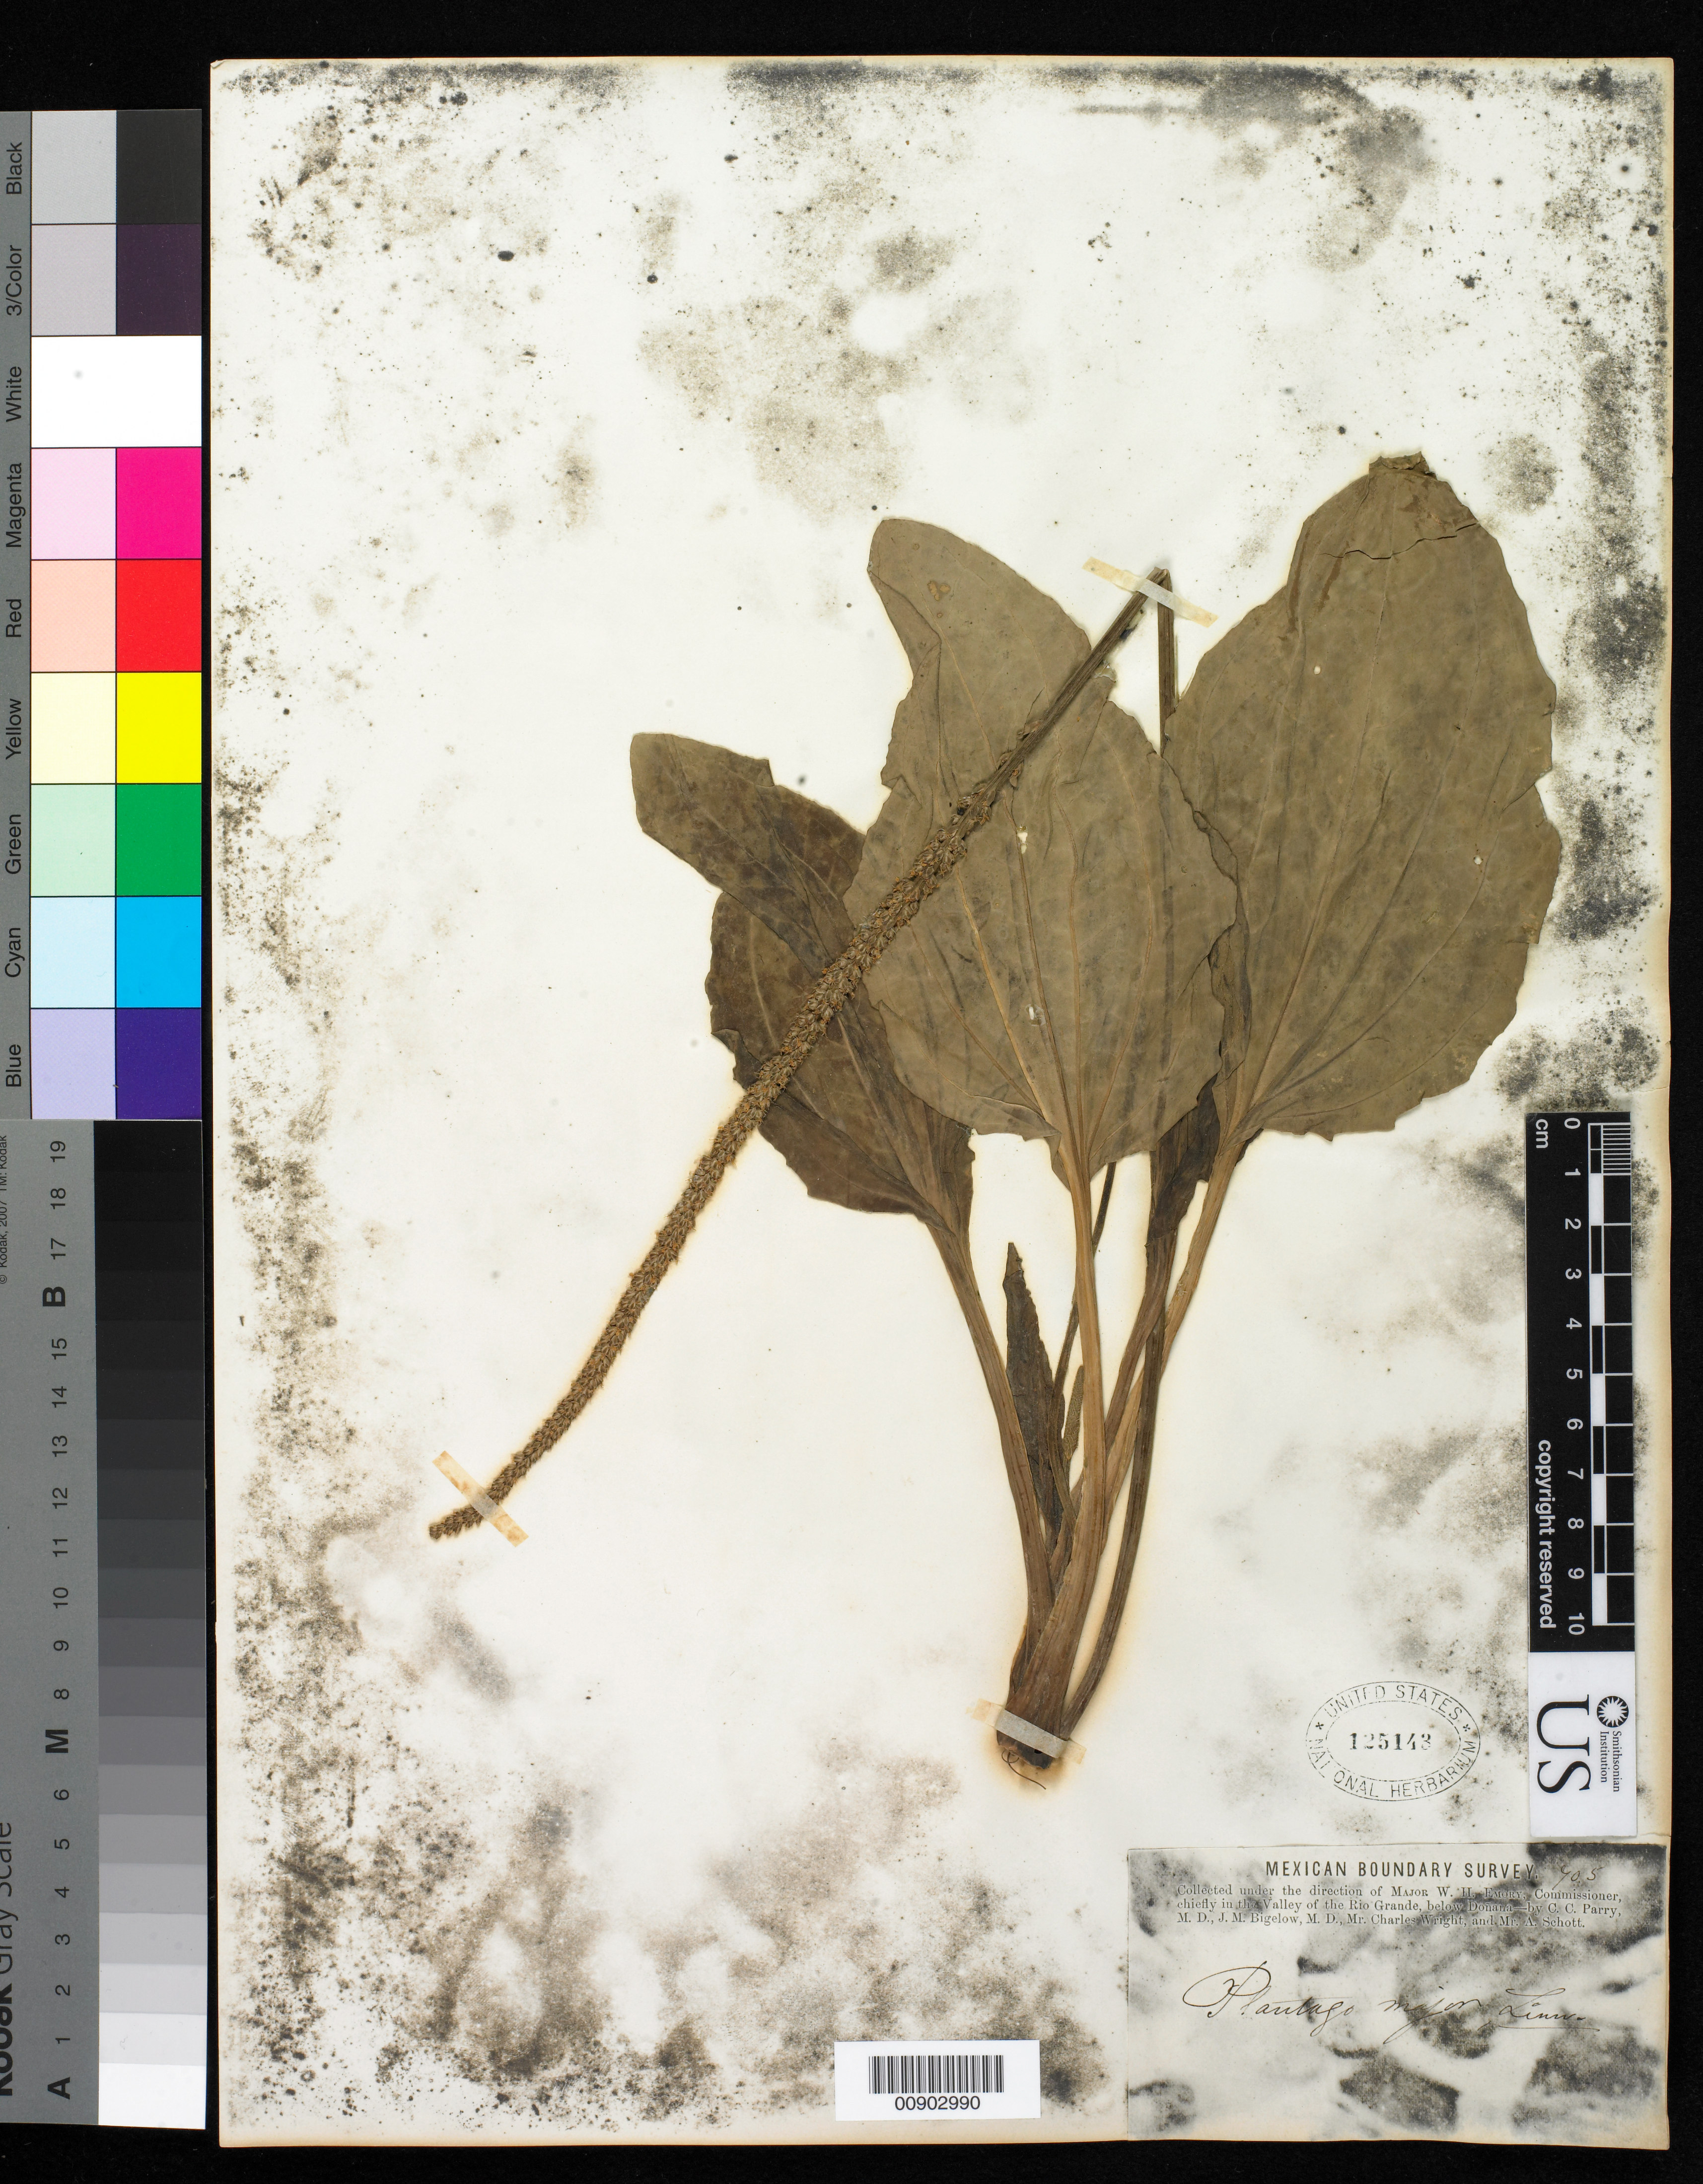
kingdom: Plantae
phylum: Tracheophyta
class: Magnoliopsida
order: Lamiales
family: Plantaginaceae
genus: Plantago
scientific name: Plantago major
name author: L.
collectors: C. C. Parry, J. M. Bigelow, C. Wright & A. C. V. Schott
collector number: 705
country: United States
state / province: New Mexico / Texas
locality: Valley of the Rio Grande, below Doñana.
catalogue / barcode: US 125143